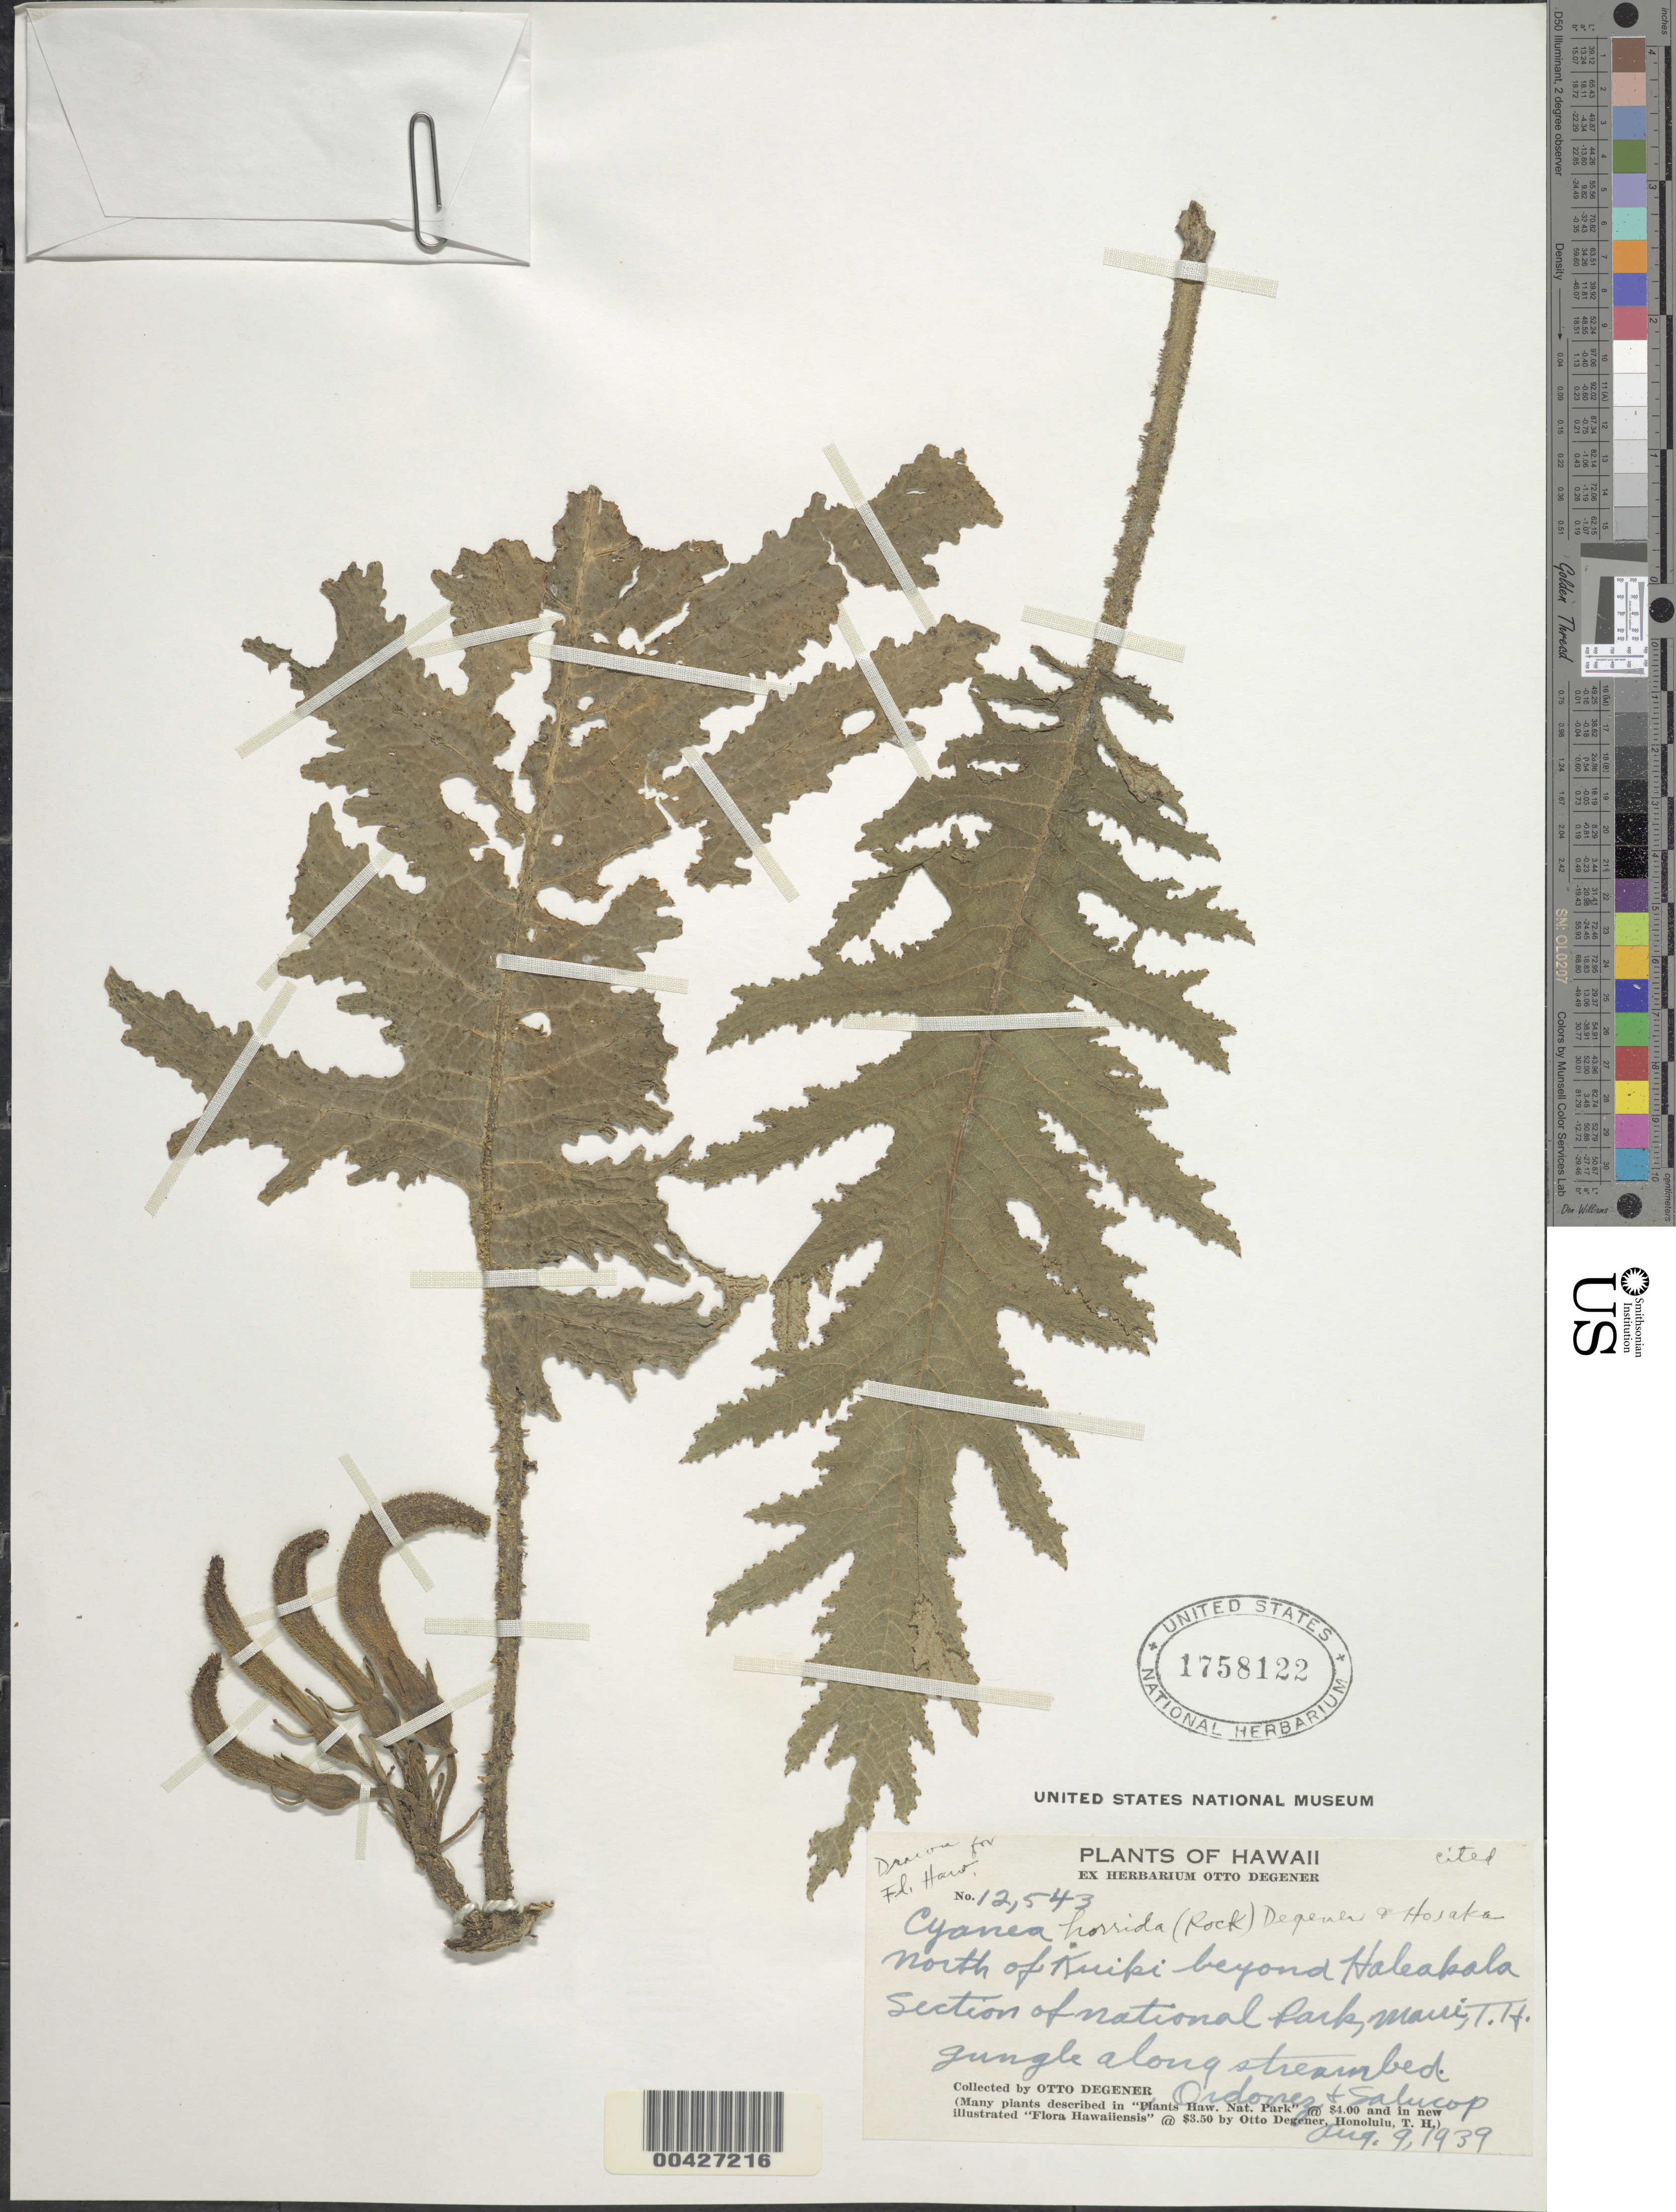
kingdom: Plantae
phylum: Tracheophyta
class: Magnoliopsida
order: Asterales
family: Campanulaceae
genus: Cyanea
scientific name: Cyanea horrida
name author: (Rock) O. Deg. & Hosaka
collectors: O. Degener, Ordonez & -- Salucop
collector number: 12543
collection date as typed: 9 Aug 1939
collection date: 1939-08-09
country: United States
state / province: Hawaii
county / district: Maui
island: Maui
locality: N of Kuipi beyond Haleakala section of national park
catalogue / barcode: US 1758122